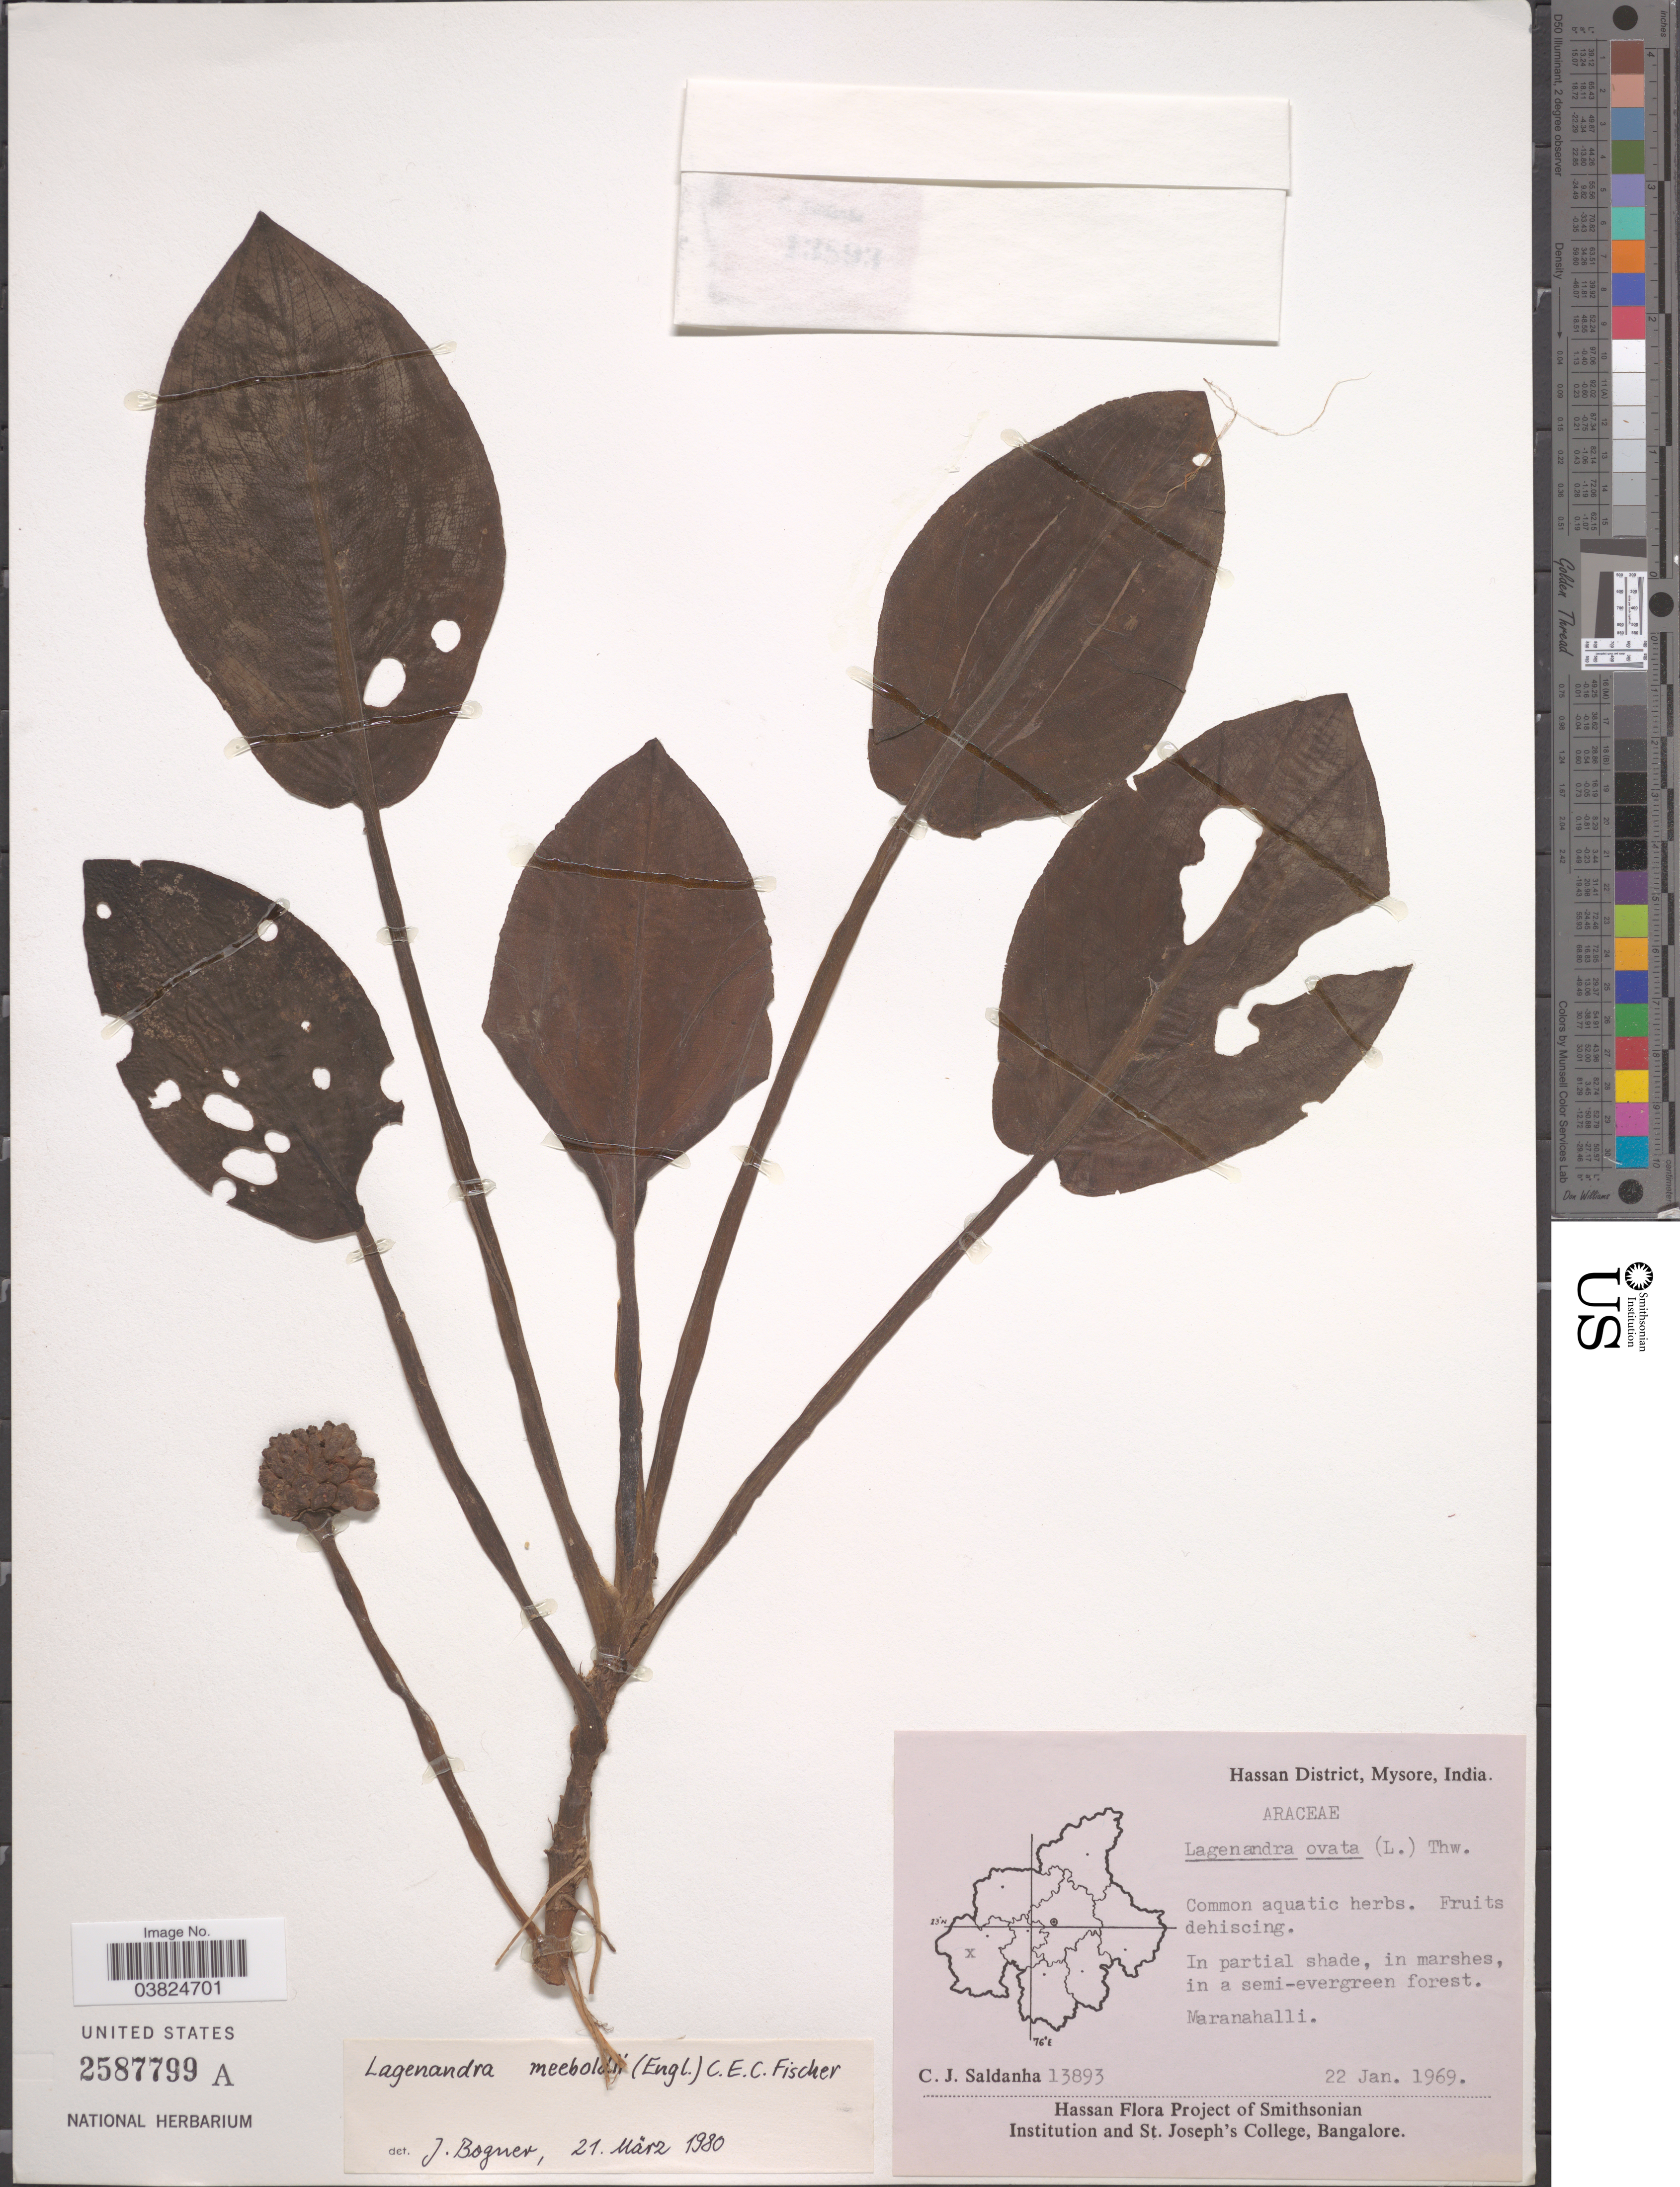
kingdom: Plantae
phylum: Tracheophyta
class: Liliopsida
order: Alismatales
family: Araceae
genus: Lagenandra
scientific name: Lagenandra meeboldii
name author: (Engl.) C.E.C. Fisch.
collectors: C. J. Saldanha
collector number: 13893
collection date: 1969-01-22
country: India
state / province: Karnataka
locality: Hassan District, Mysore. Maranahalli.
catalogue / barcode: US 2587799A